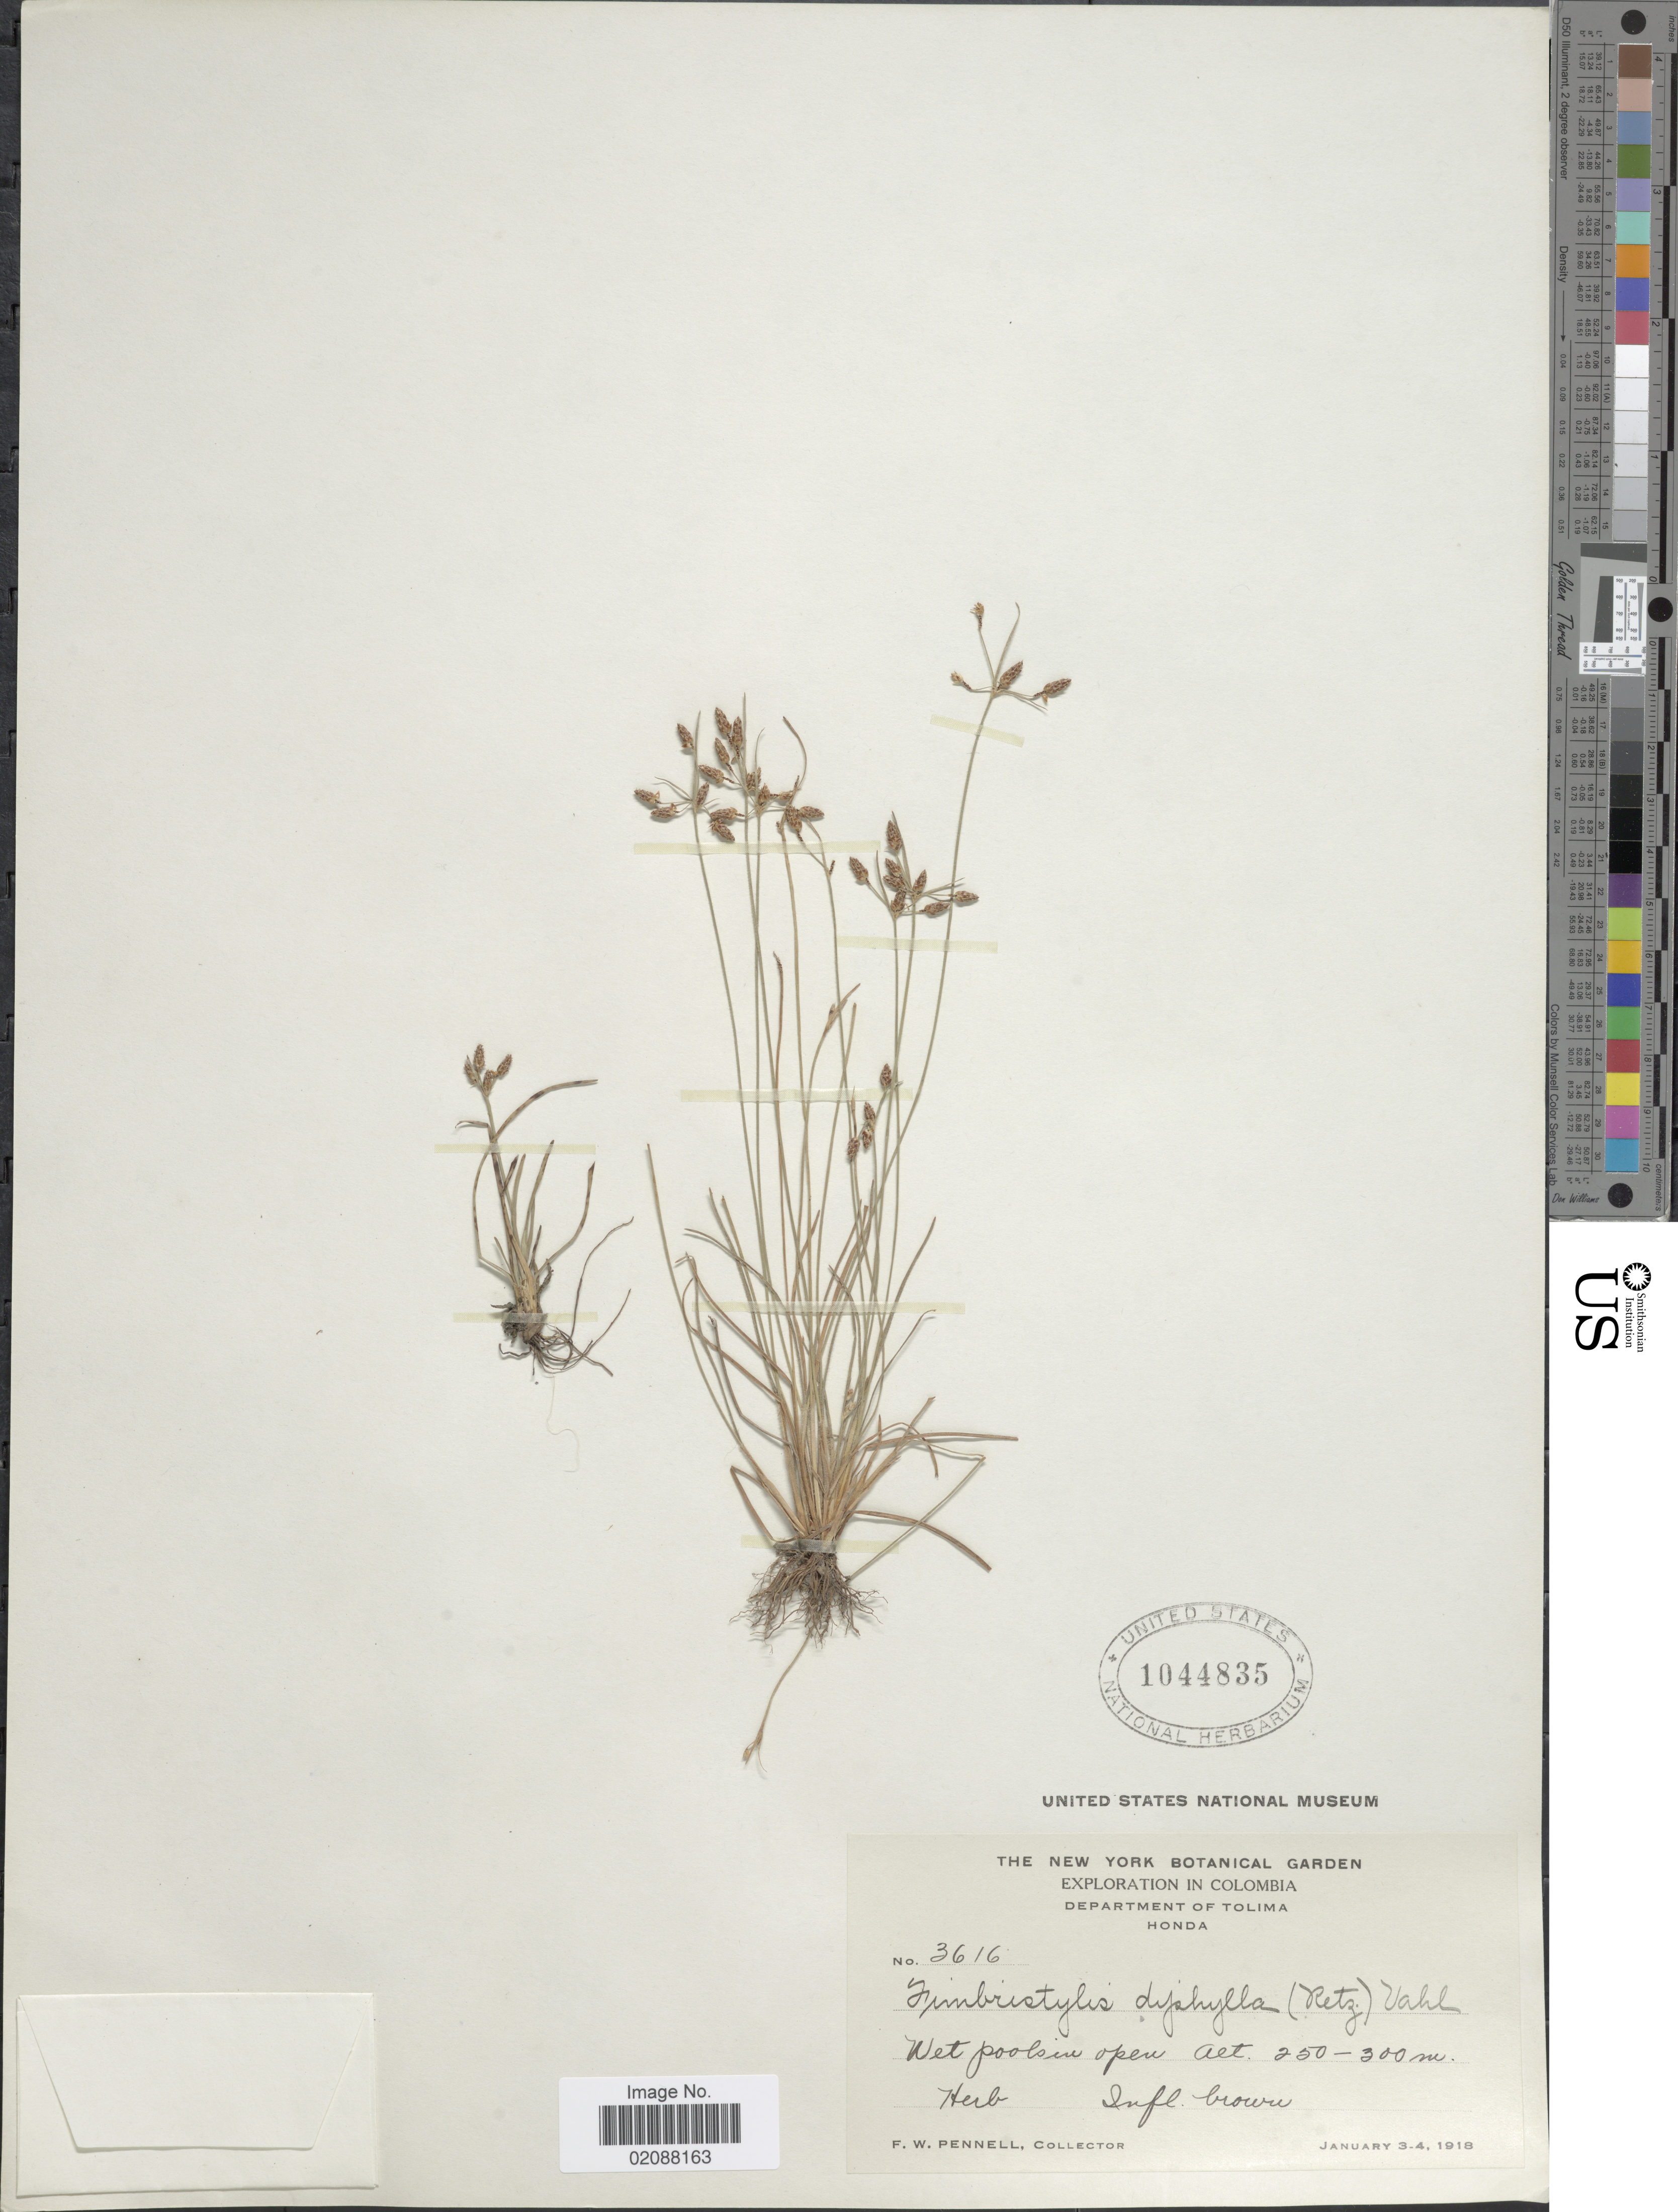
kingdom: Plantae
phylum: Tracheophyta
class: Liliopsida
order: Poales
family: Cyperaceae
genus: Fimbristylis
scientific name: Fimbristylis annua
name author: (All.) Roem. & Schult.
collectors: F. W. Pennell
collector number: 3616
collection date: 1918-01-03/1918-01-04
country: Colombia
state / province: Tolima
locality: Honda, wet pools in open herb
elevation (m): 250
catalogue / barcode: US 1044835